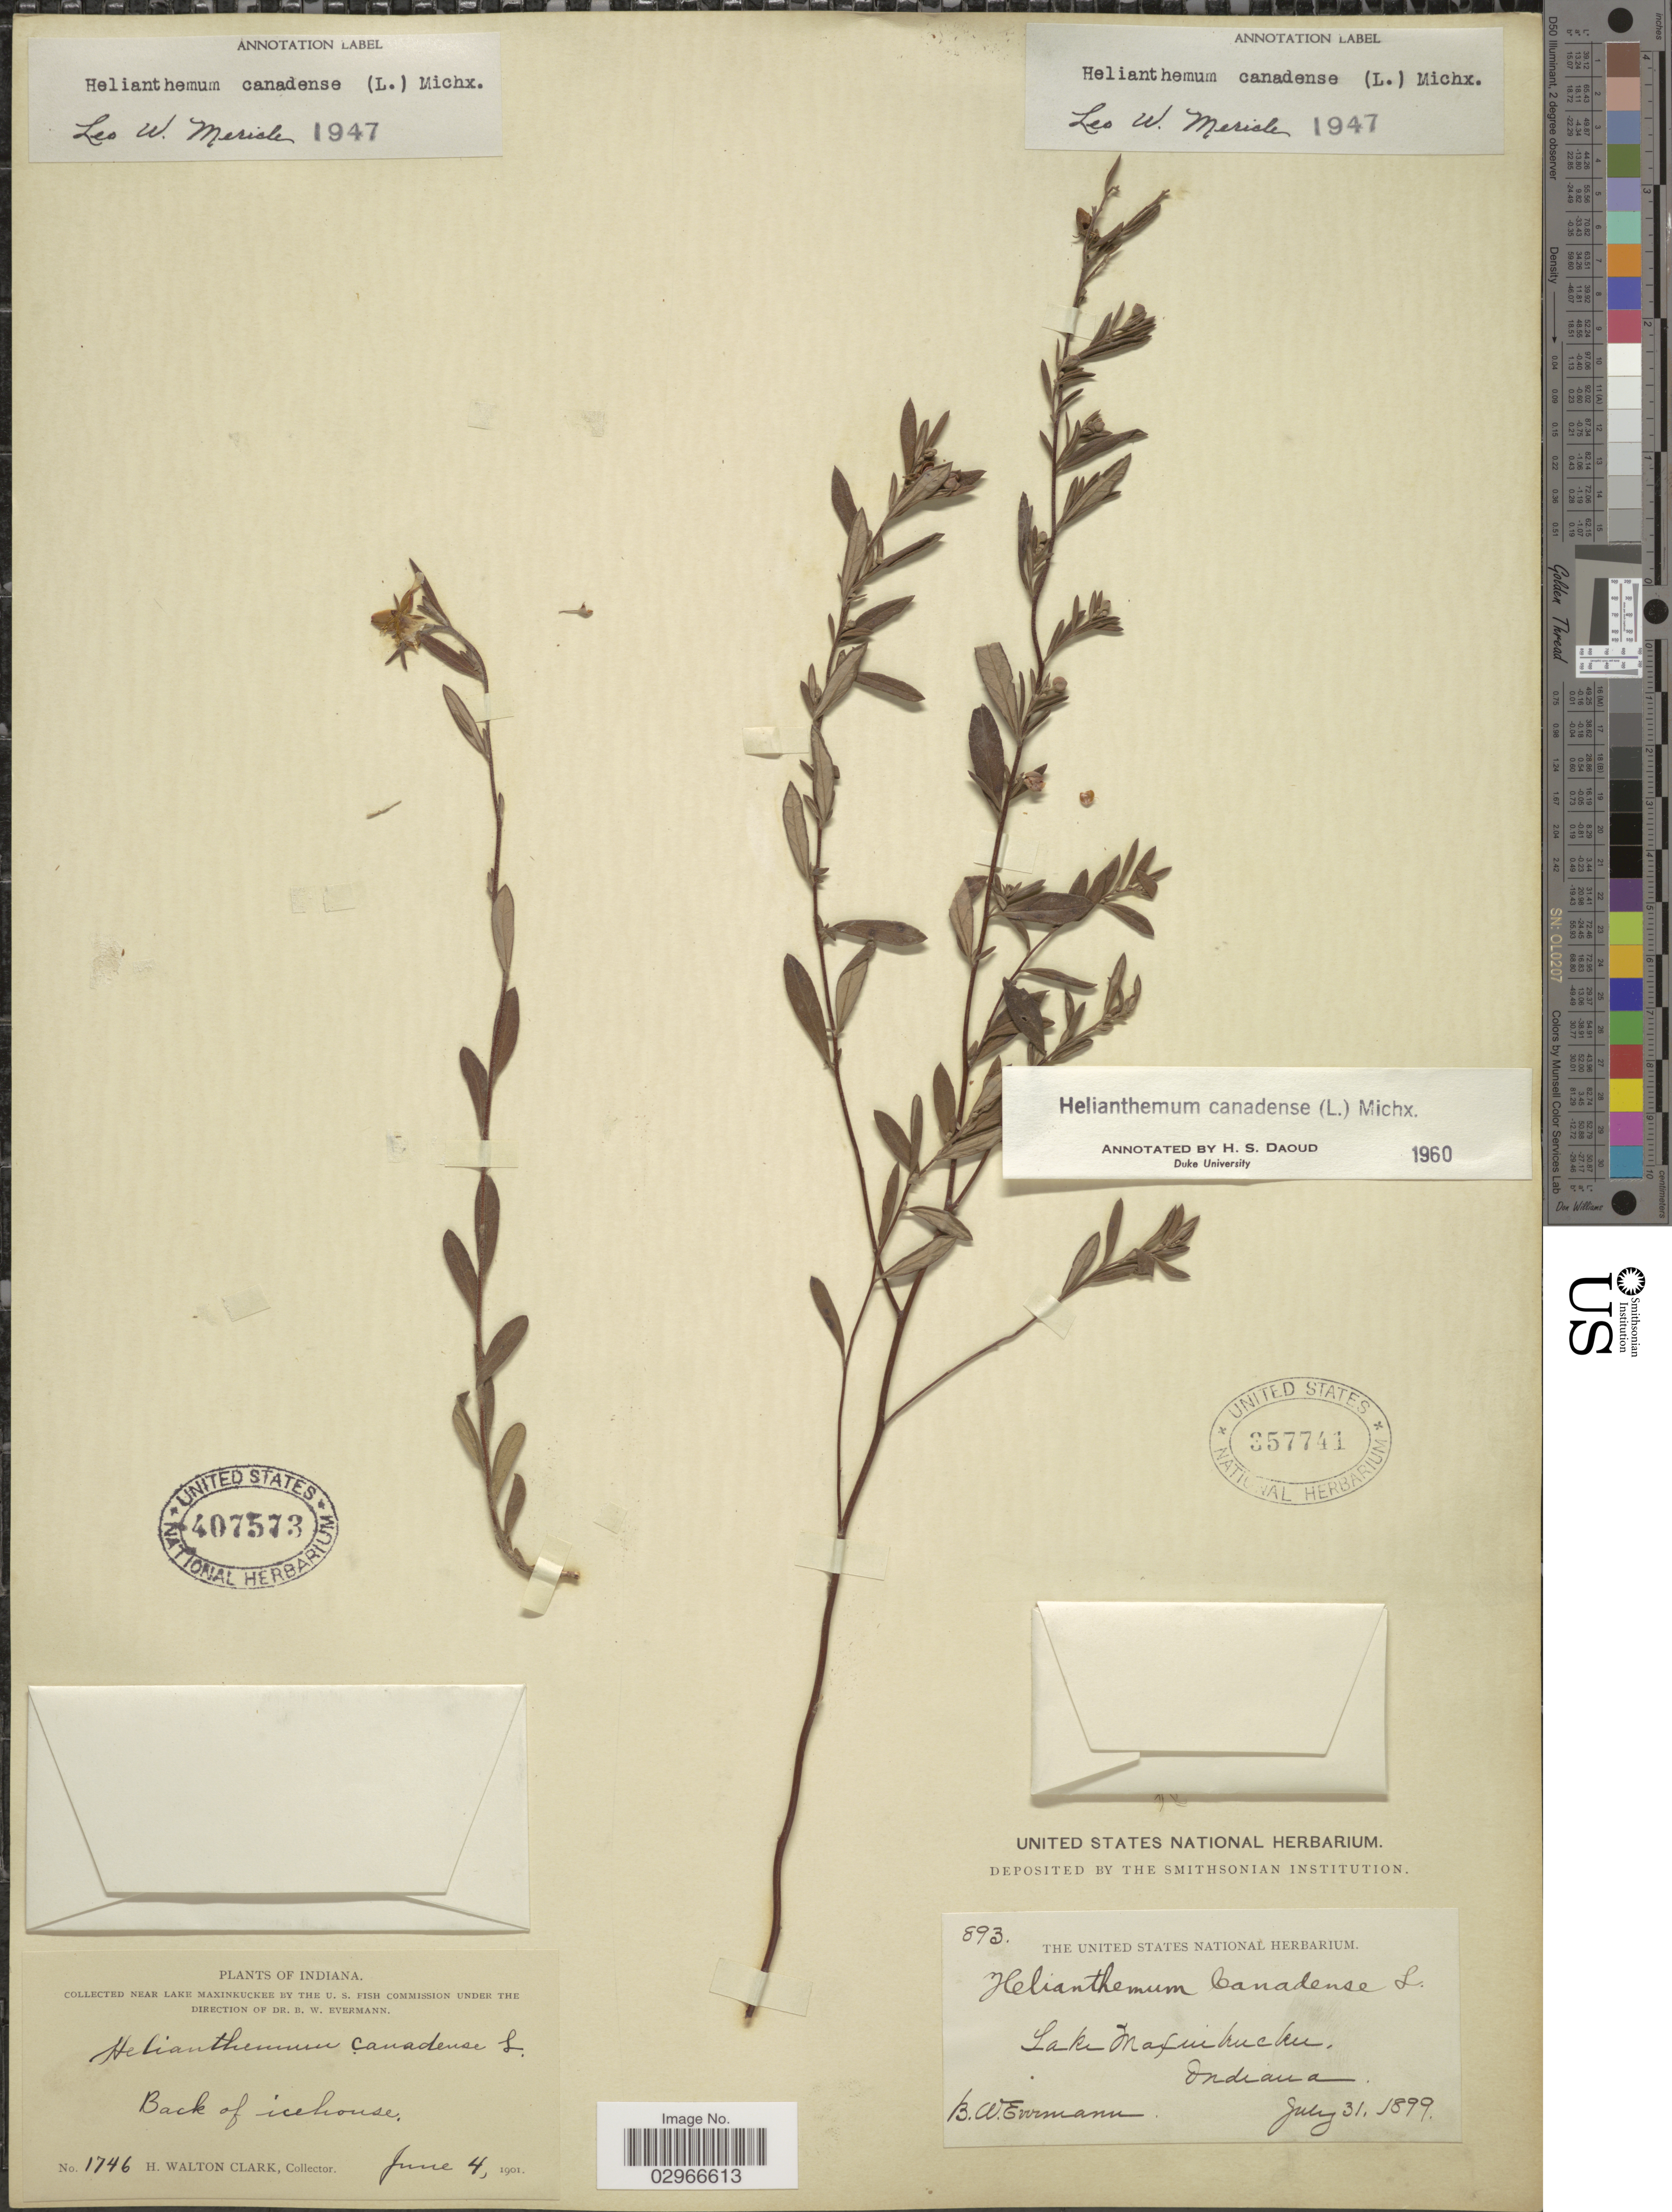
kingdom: Plantae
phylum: Tracheophyta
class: Magnoliopsida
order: Malvales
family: Cistaceae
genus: Helianthemum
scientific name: Helianthemum canadense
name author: (L.) Michx.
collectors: H. W. Clark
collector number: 1746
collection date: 1901-06-04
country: United States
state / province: Indiana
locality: Near Lake Maxinkuckee. Back of icehouse.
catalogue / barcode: US 407573